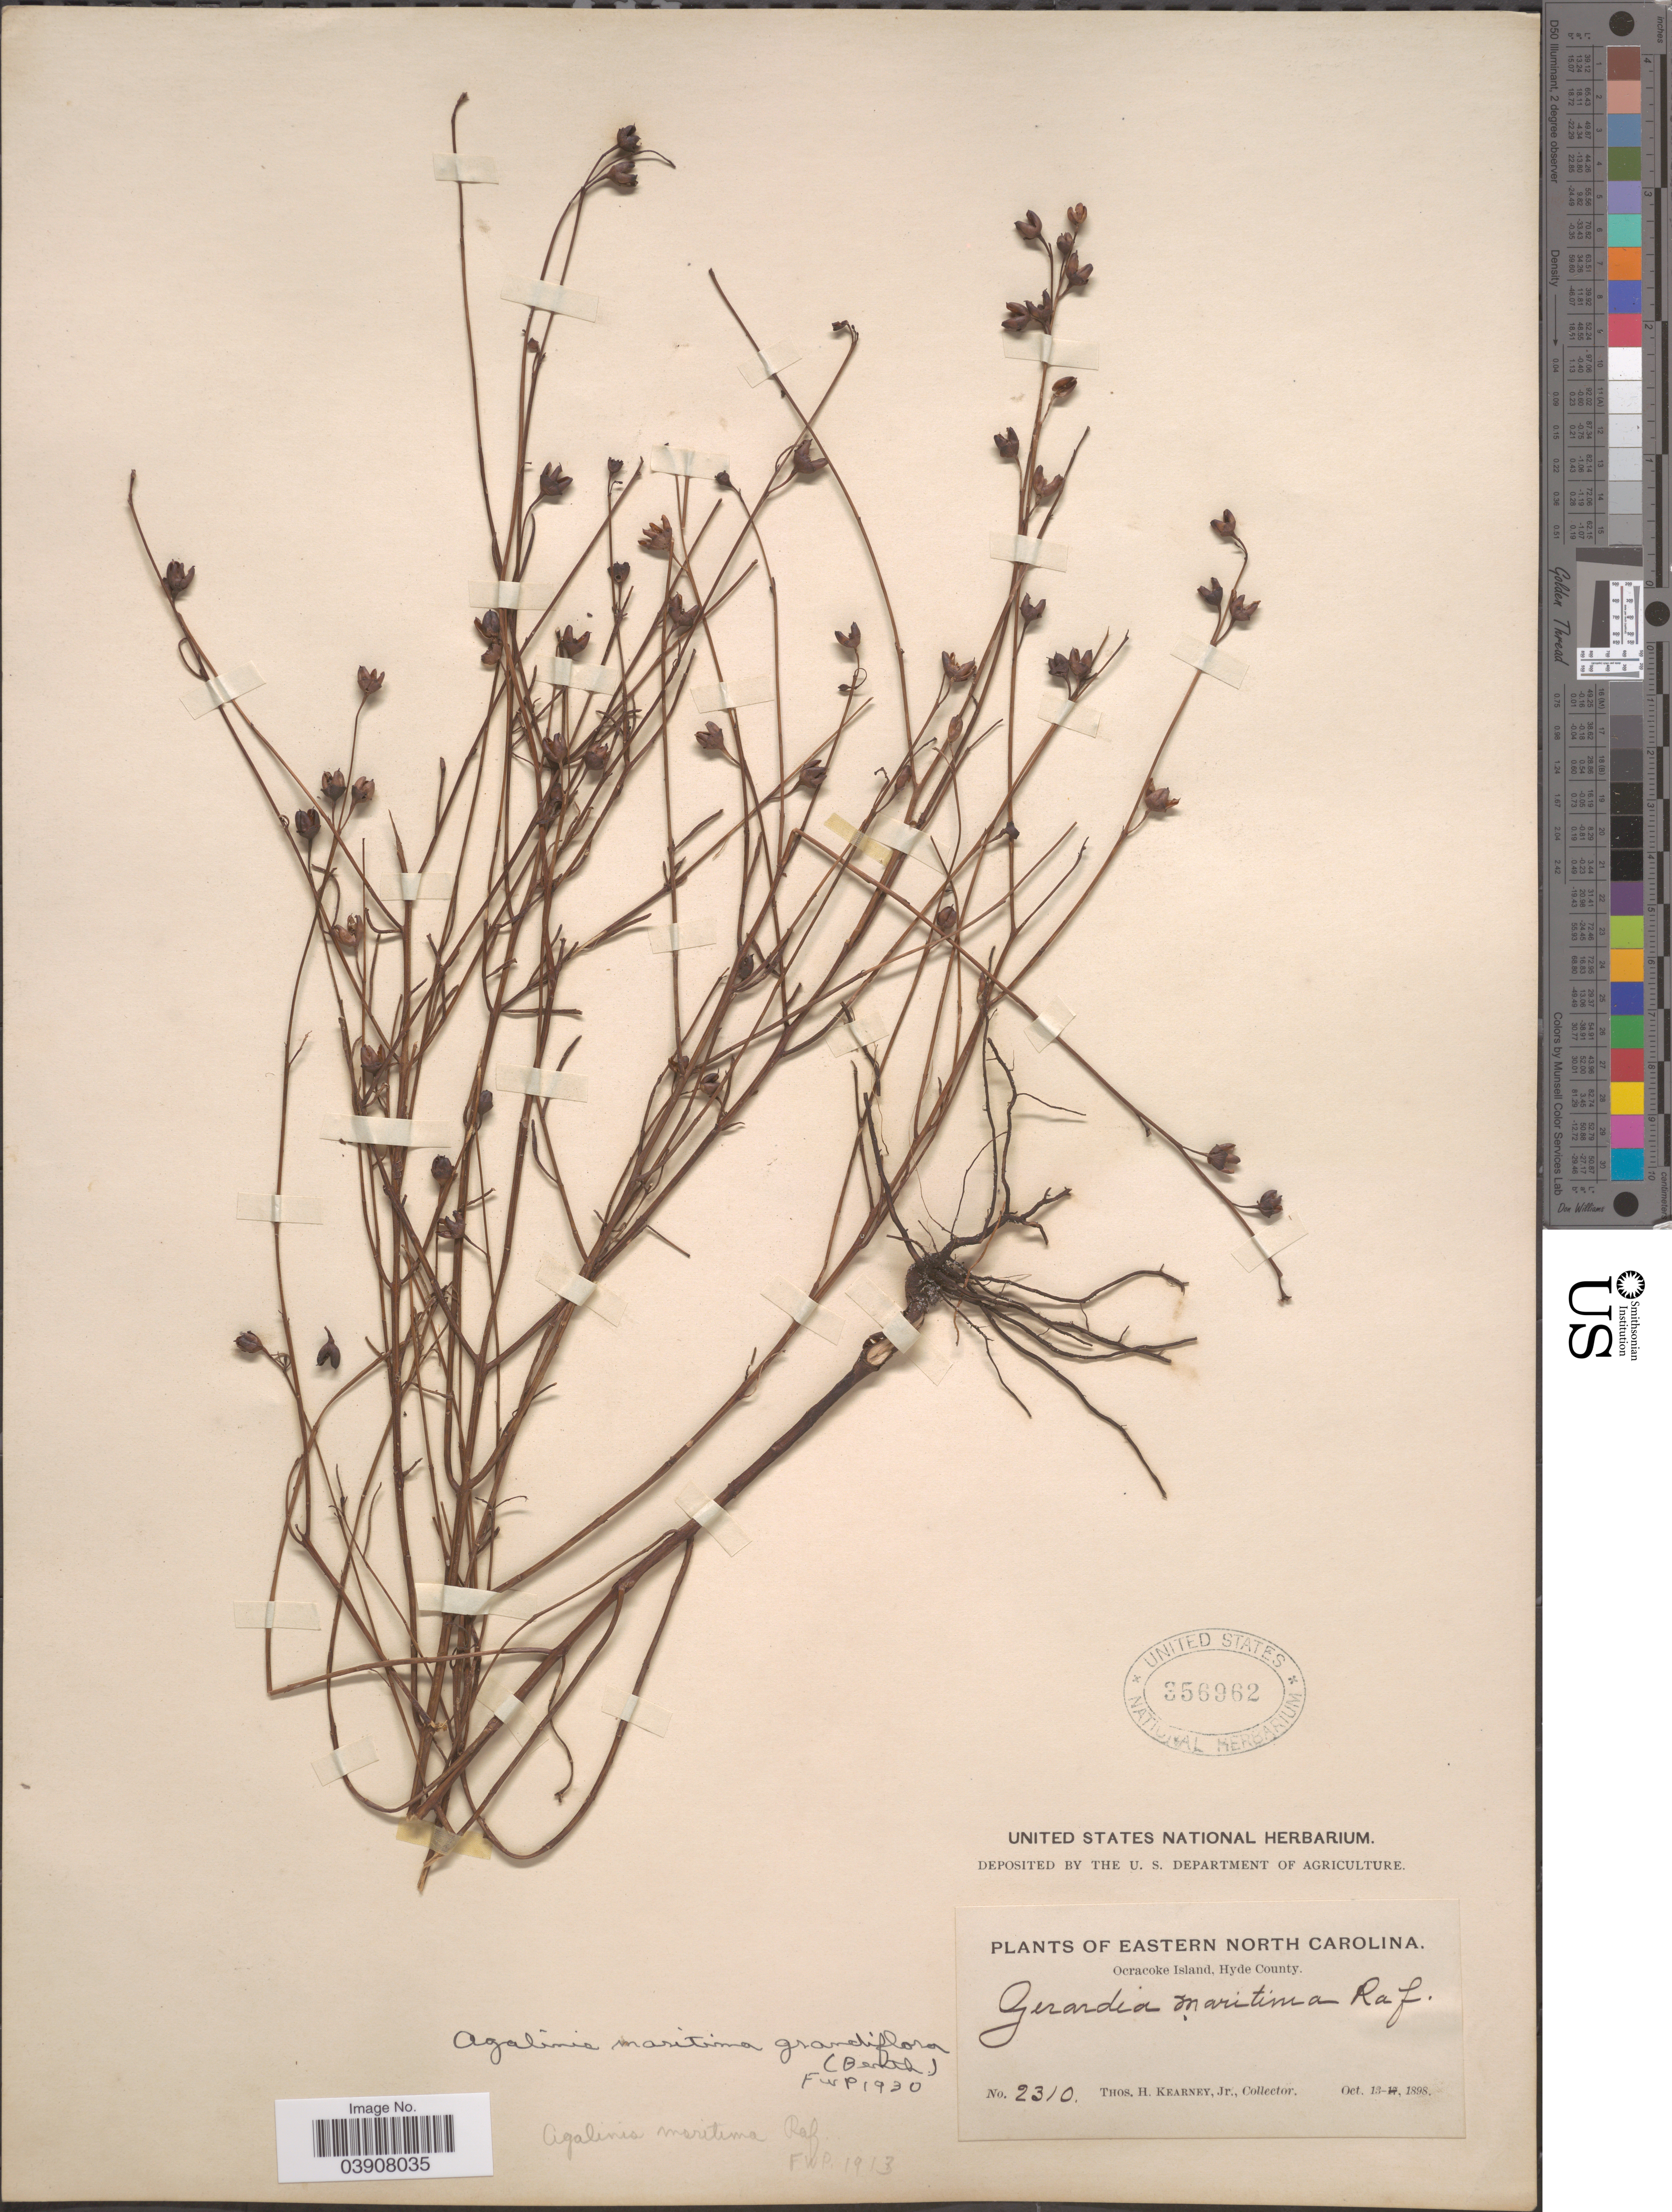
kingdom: Plantae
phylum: Tracheophyta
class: Magnoliopsida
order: Lamiales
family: Orobanchaceae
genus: Agalinis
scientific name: Agalinis maritima var. grandiflora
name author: (Benth.) Pennell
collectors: T. H. Kearney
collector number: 2310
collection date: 1898-10-13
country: United States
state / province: North Carolina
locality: Eastern North Carolina. Ocracoke Island, Hyde County.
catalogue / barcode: US 356962